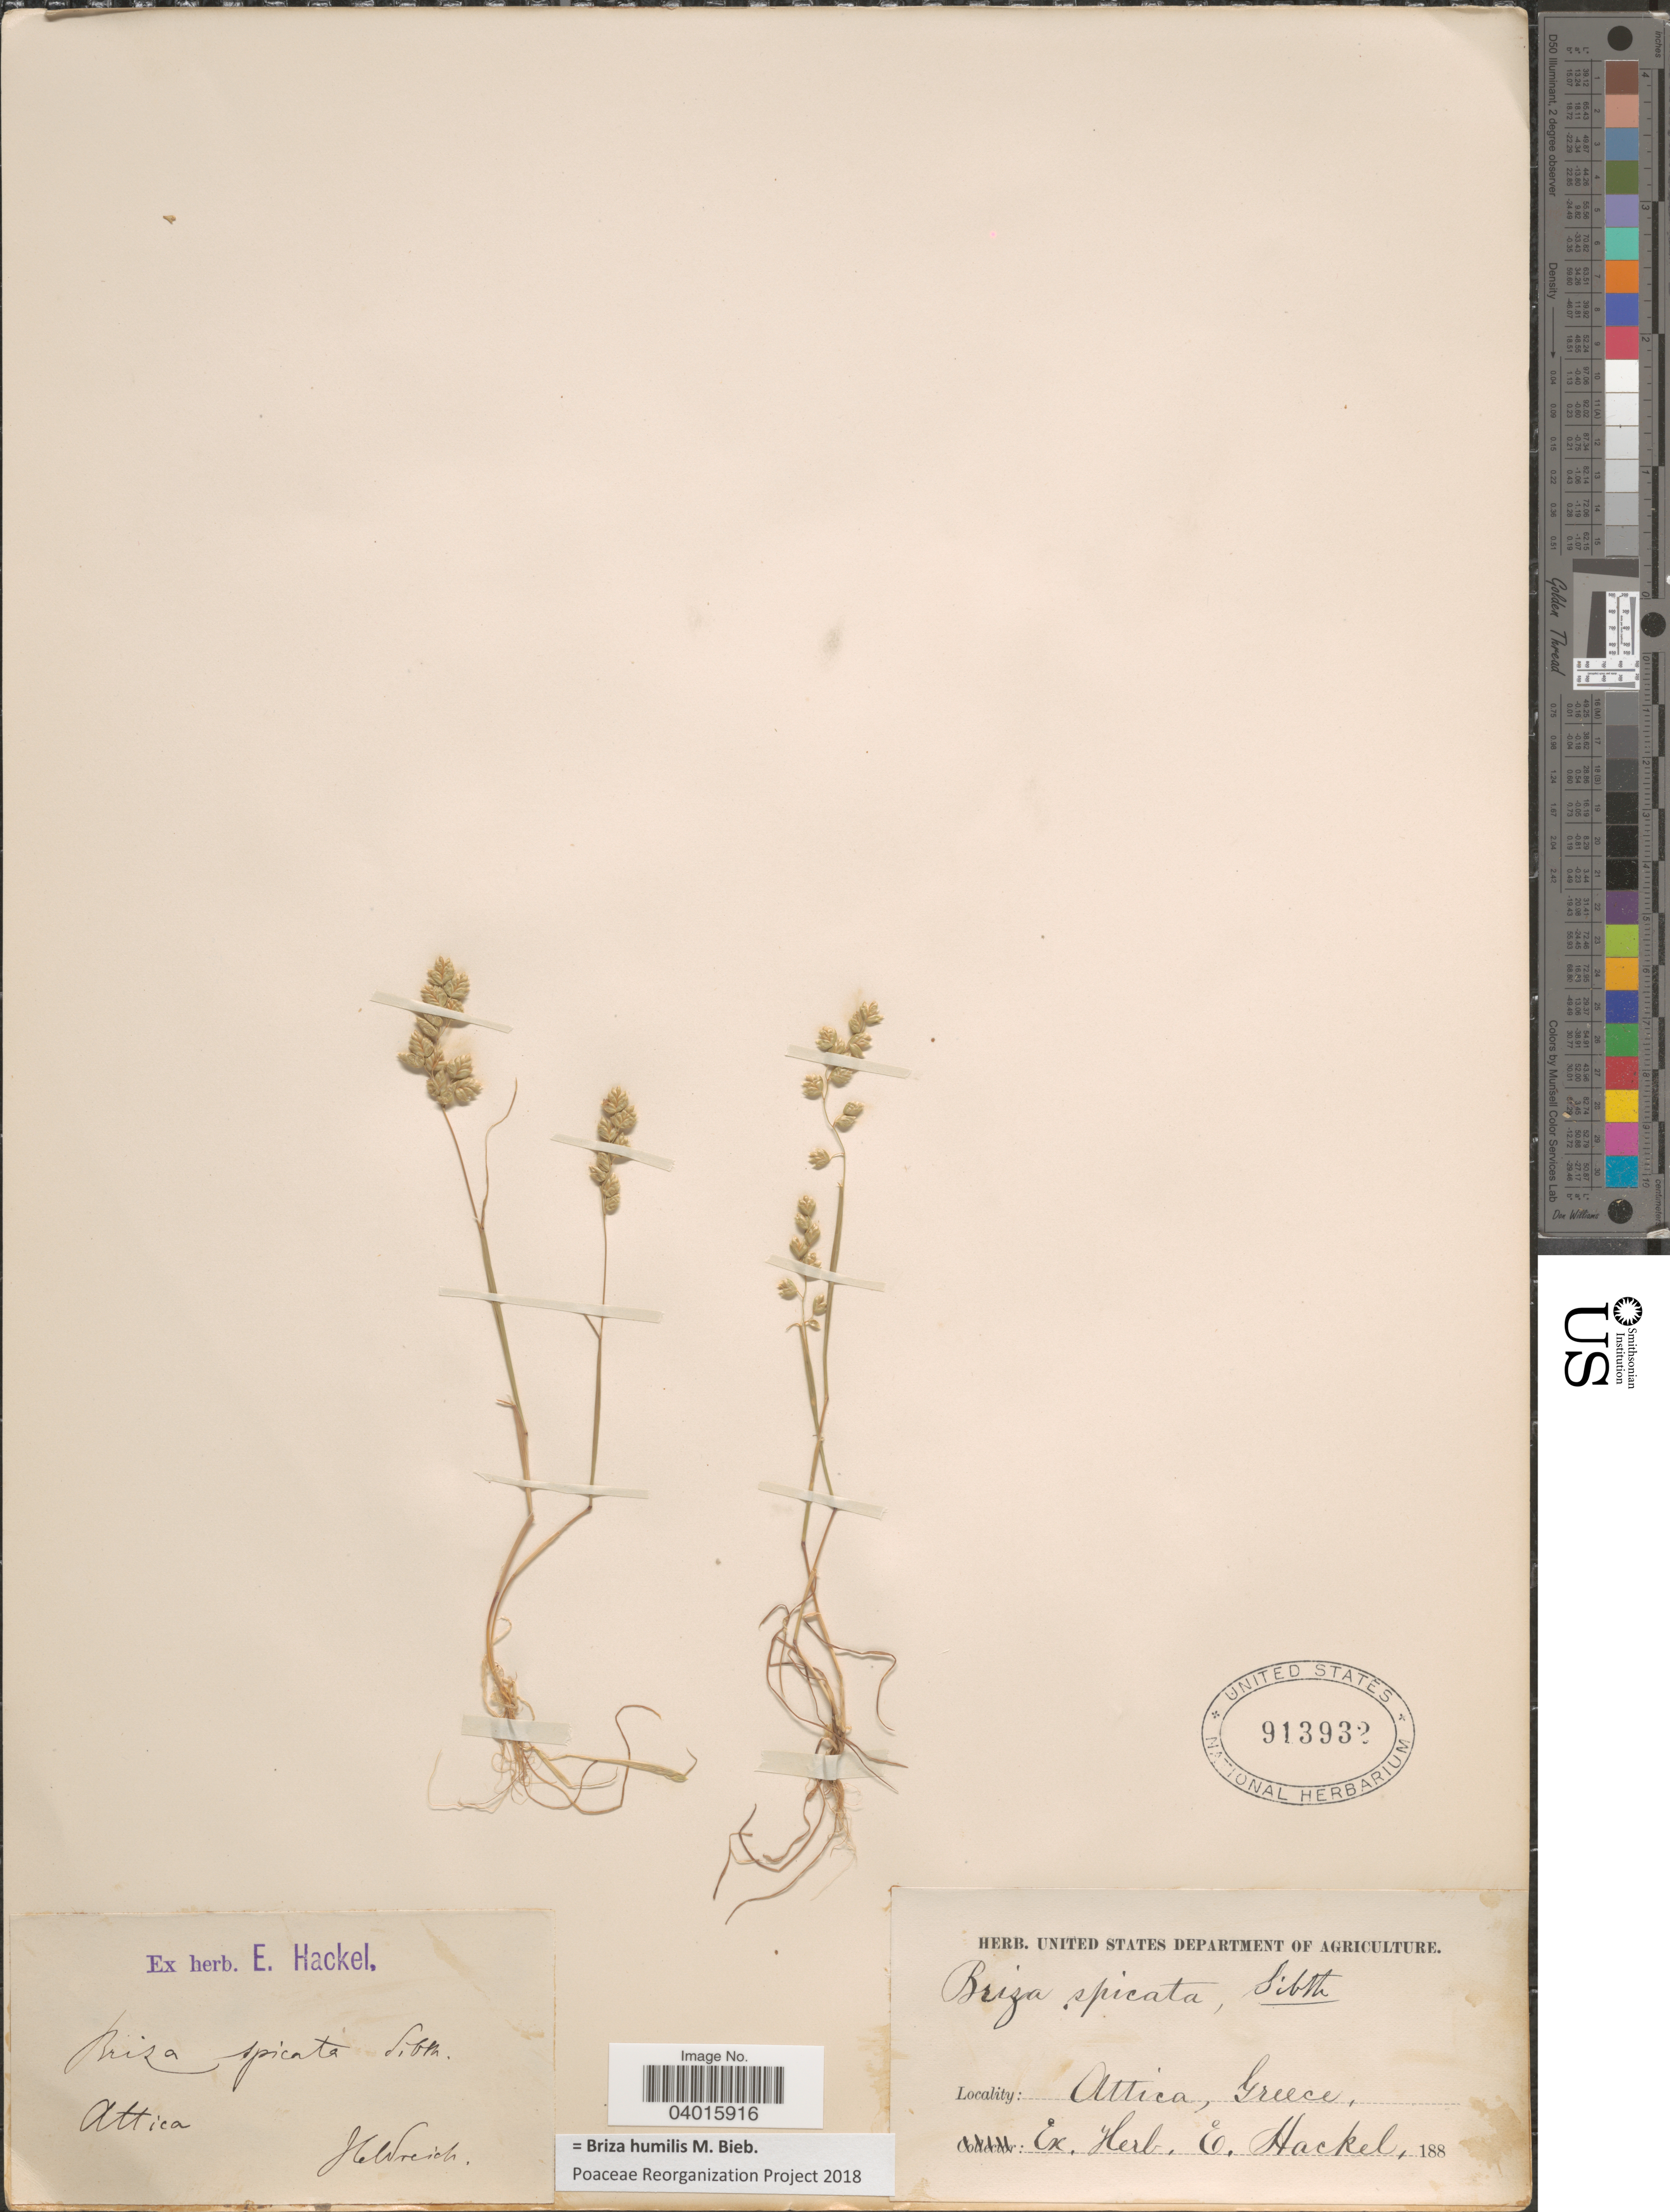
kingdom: Plantae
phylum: Tracheophyta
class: Liliopsida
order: Poales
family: Poaceae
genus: Briza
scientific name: Briza humilis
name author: M. Bieb.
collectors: J. Heldreich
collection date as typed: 188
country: Greece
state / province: Attica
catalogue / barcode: US 913932